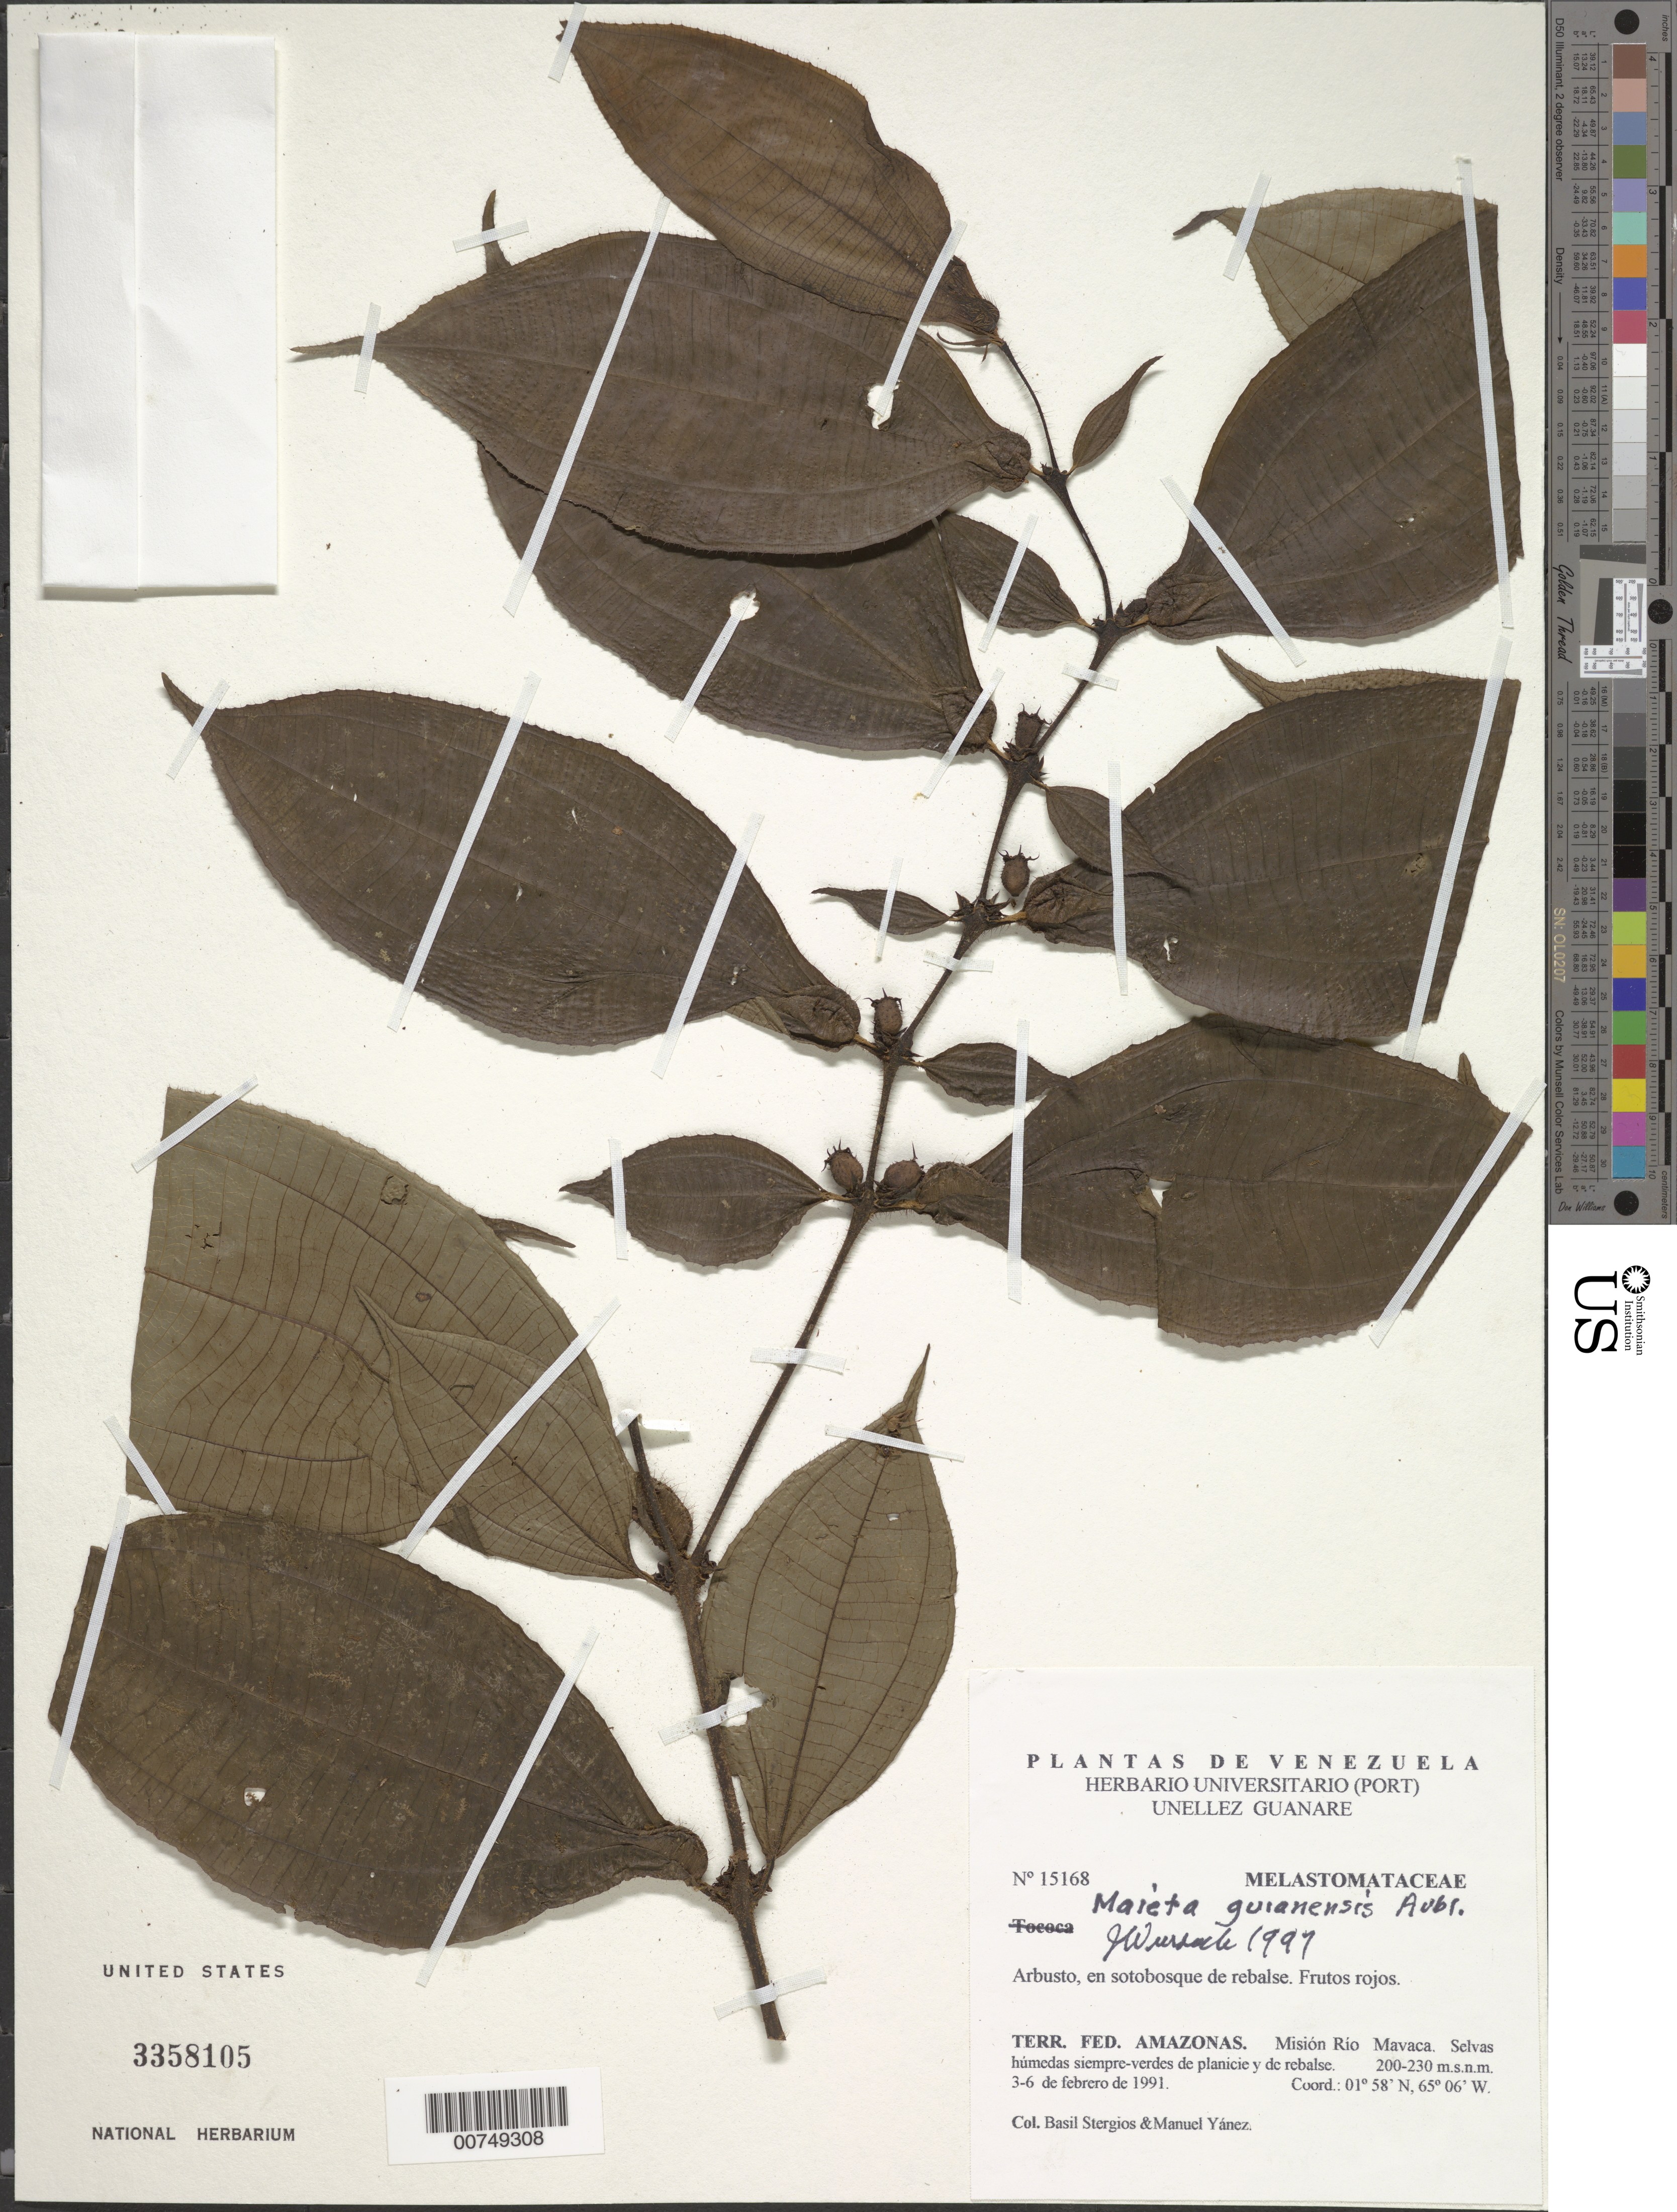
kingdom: Plantae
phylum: Tracheophyta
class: Magnoliopsida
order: Myrtales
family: Melastomataceae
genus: Maieta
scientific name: Maieta guianensis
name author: Aubl.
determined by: Wurdack, John J., (US), US (UNITED STATES)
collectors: B. G. Stergios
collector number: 15168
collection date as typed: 3-Feb-91 to 6-Feb-91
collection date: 1991-02-03/1991-02-06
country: Venezuela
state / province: Amazonas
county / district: Río Negro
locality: Mision Río Mavaca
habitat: Selvas húmedas siempre-verdes de planicie y de rebalse; en sotobosque de rebalse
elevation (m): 200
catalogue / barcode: US 3358105